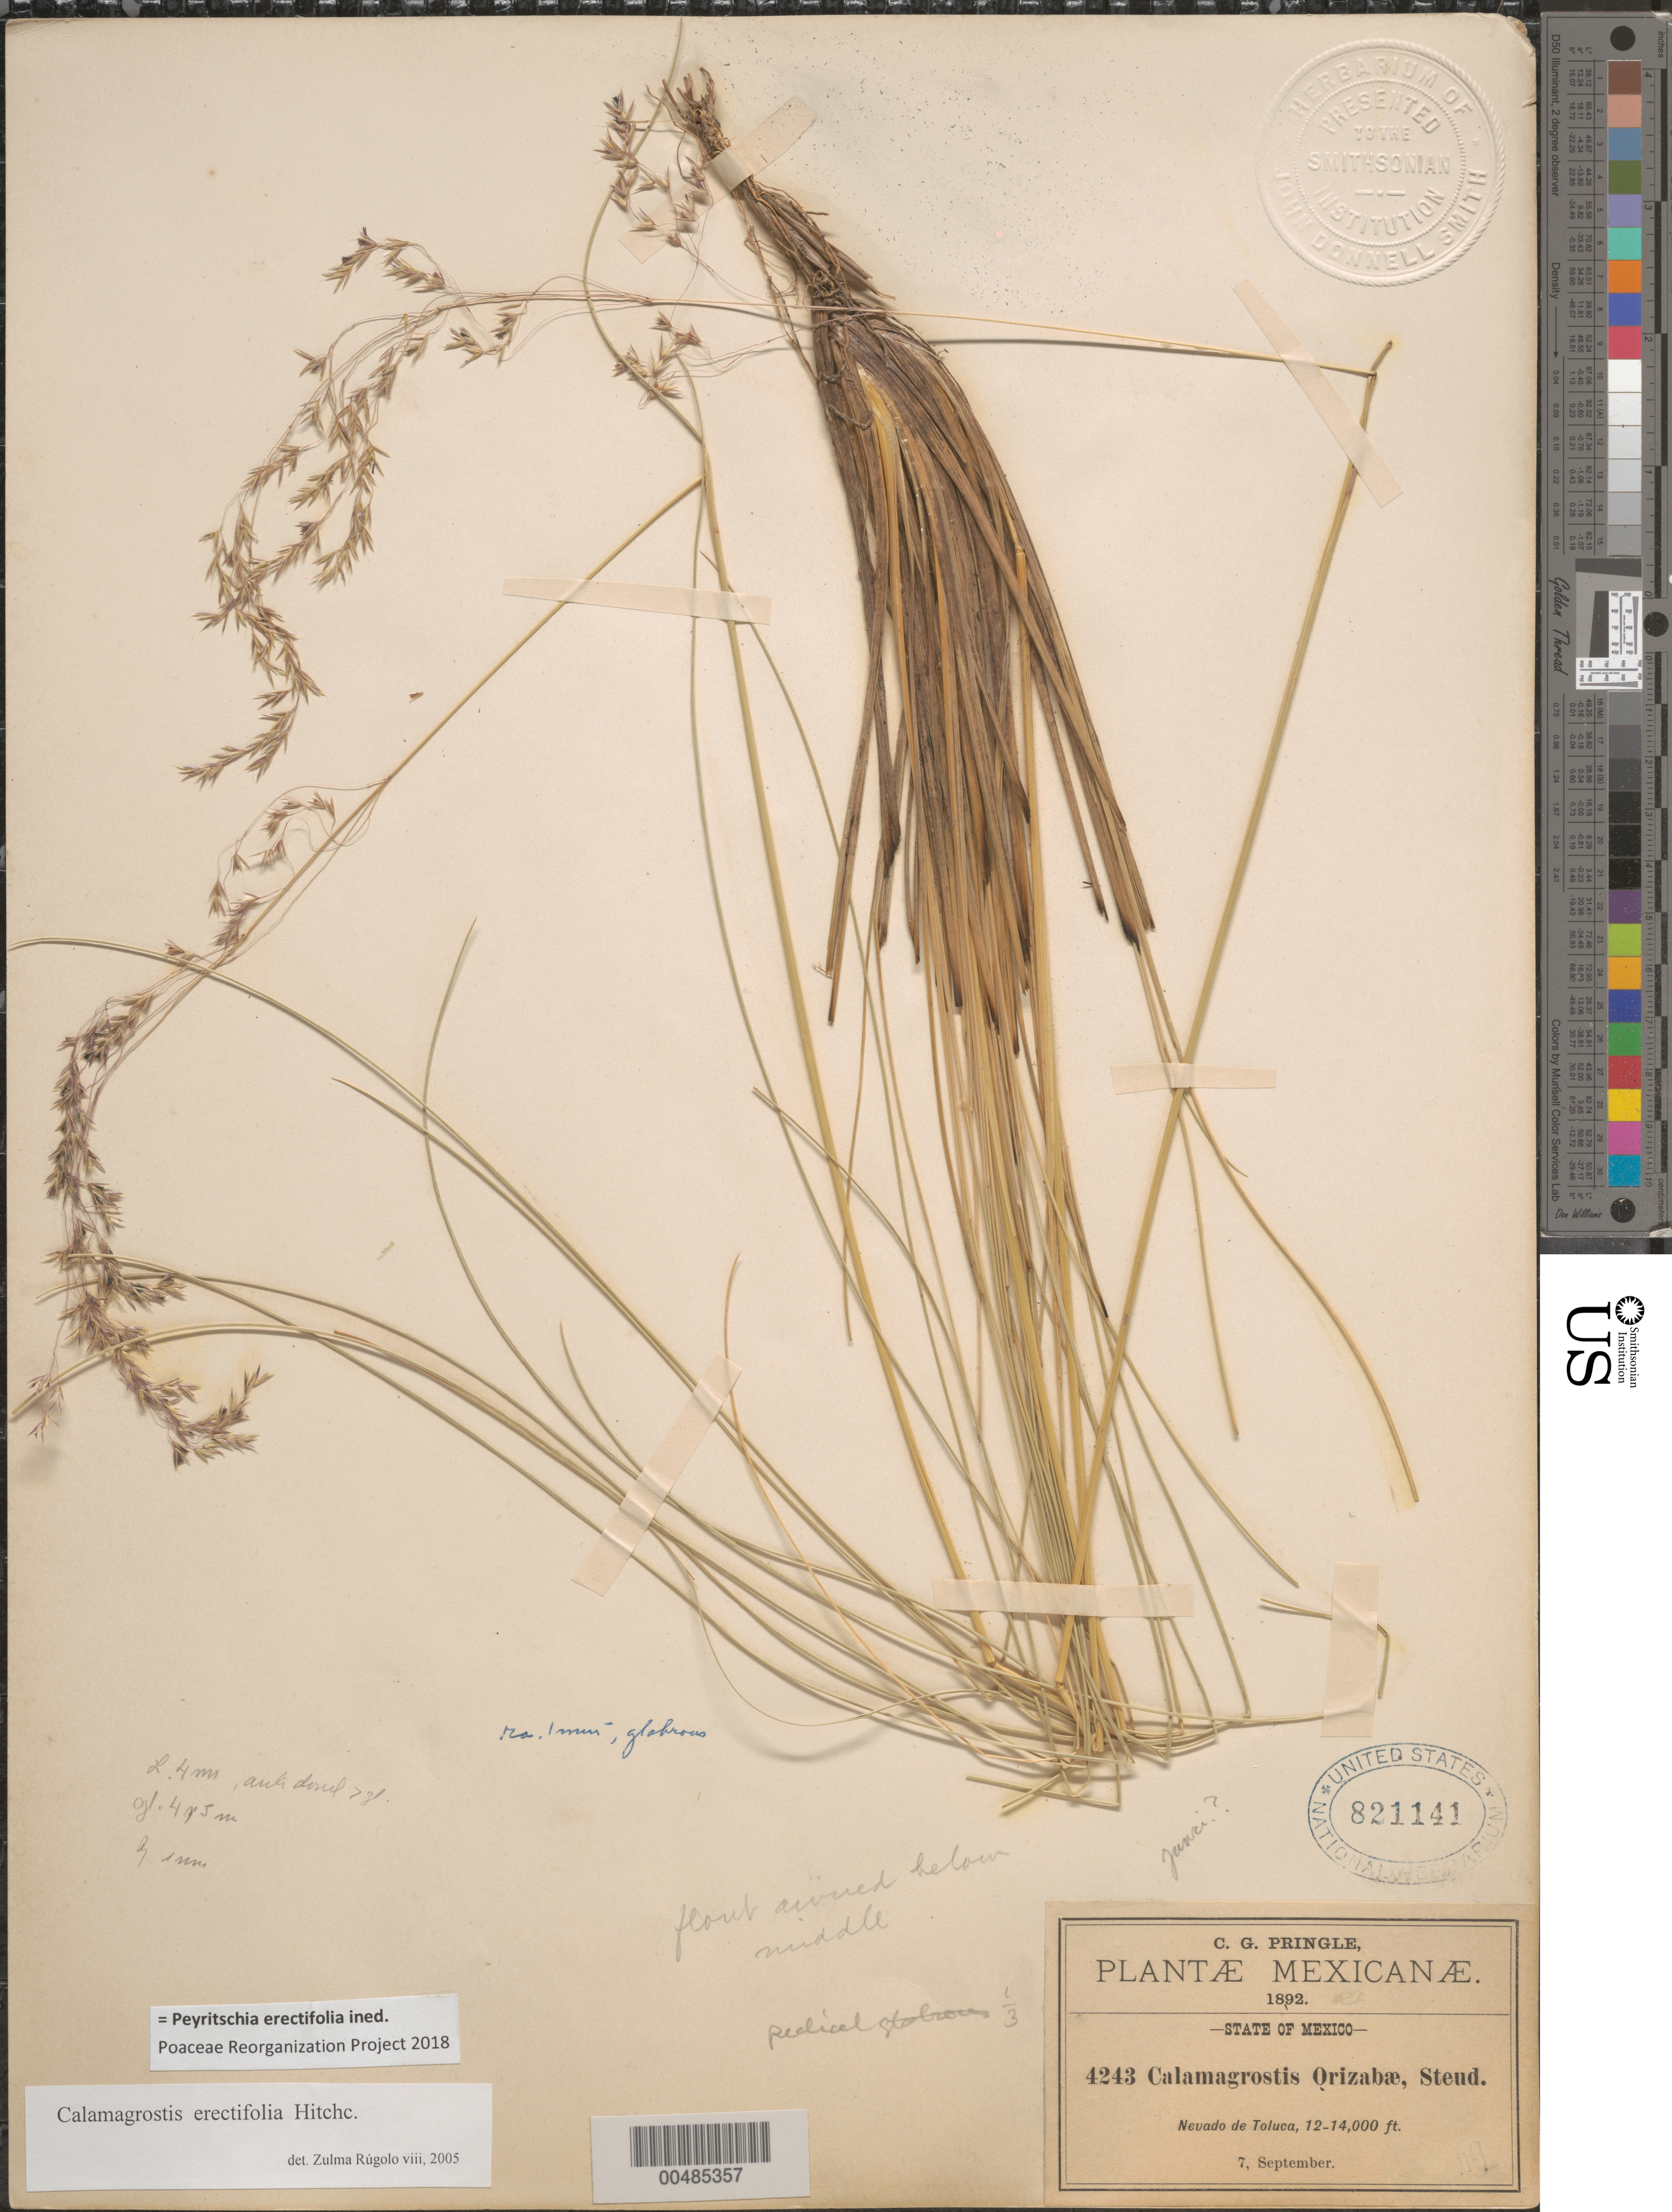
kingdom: Plantae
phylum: Tracheophyta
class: Liliopsida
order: Poales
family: Poaceae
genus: Peyritschia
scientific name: Peyritschia erectifolia ined.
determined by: Poaceae Reorganization Project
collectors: C. G. Pringle et al.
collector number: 4243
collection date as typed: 7 Sep 1892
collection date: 1892-09-07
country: Mexico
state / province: México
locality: Nevado de Toluca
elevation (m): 3658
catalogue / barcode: US 821141